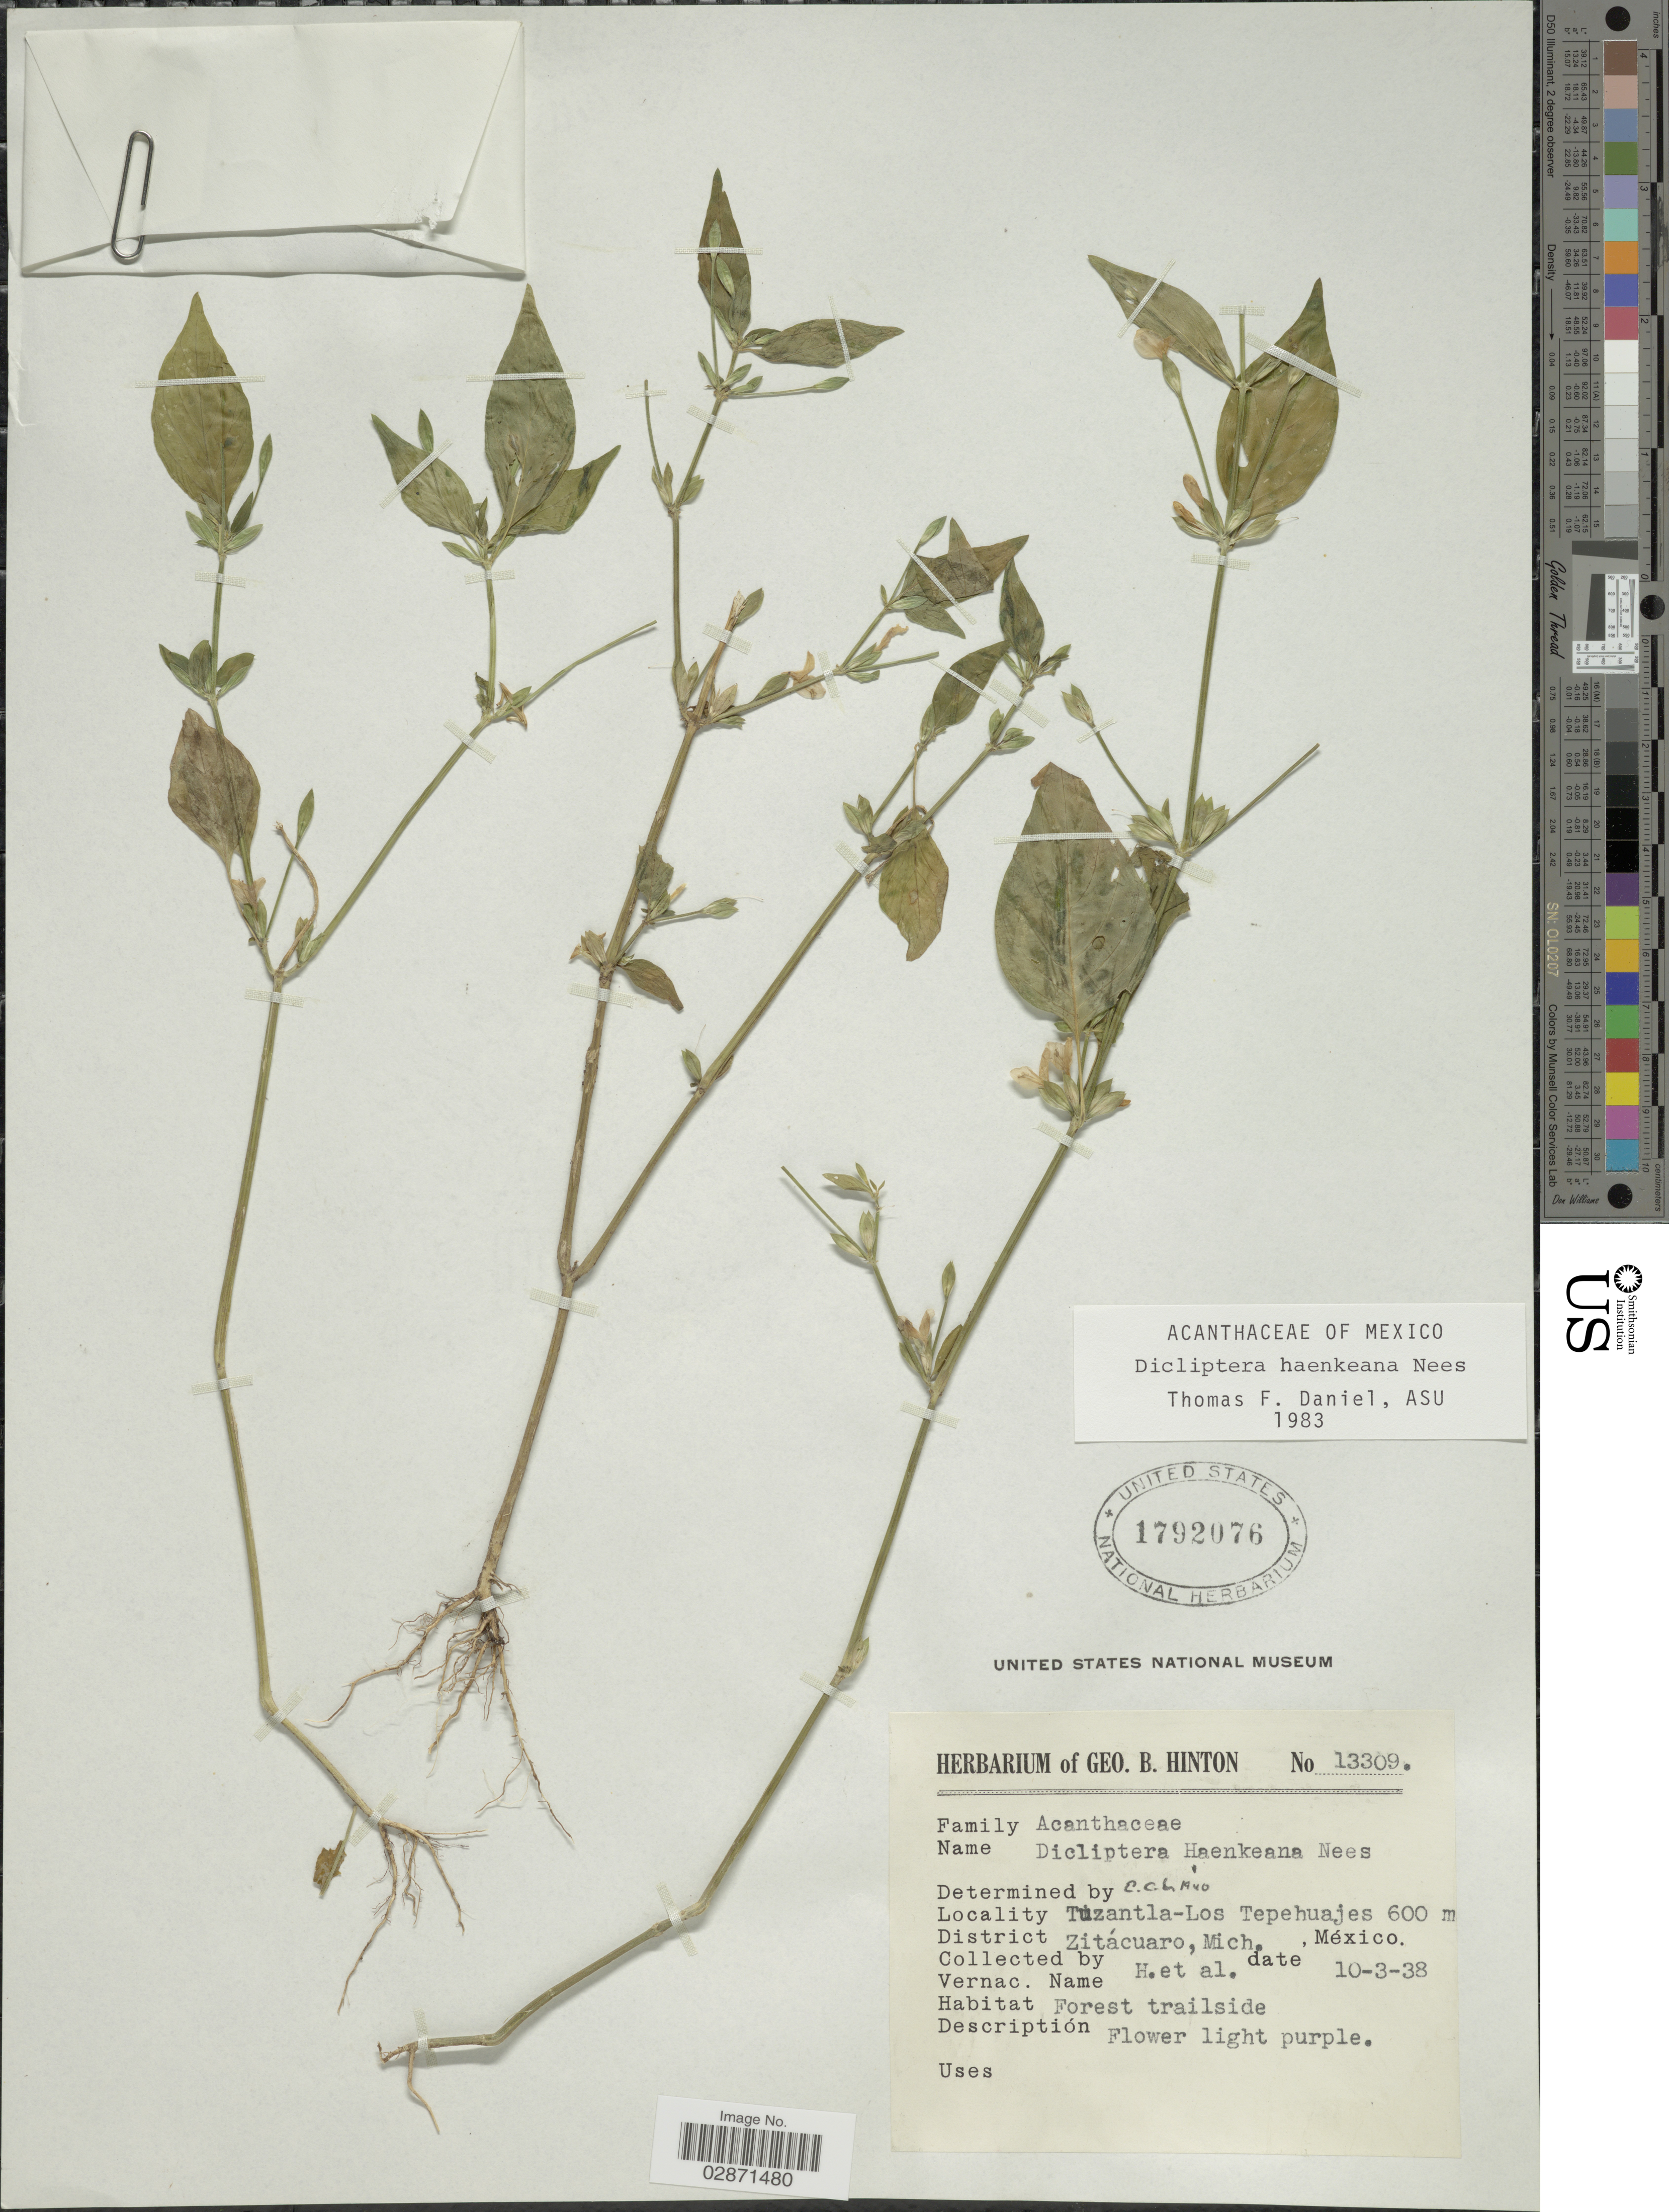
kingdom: Plantae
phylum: Tracheophyta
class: Magnoliopsida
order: Lamiales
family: Acanthaceae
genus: Dicliptera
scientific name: Dicliptera haenkeana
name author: Nees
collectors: G. B. Hinton & et al.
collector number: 13309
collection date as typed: Transcribed d/m/y: 10/3/38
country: Mexico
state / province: Michoacán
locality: Tuzantla-Los Tepehuajes. District Zitácuaro.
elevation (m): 600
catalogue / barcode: US 1792076